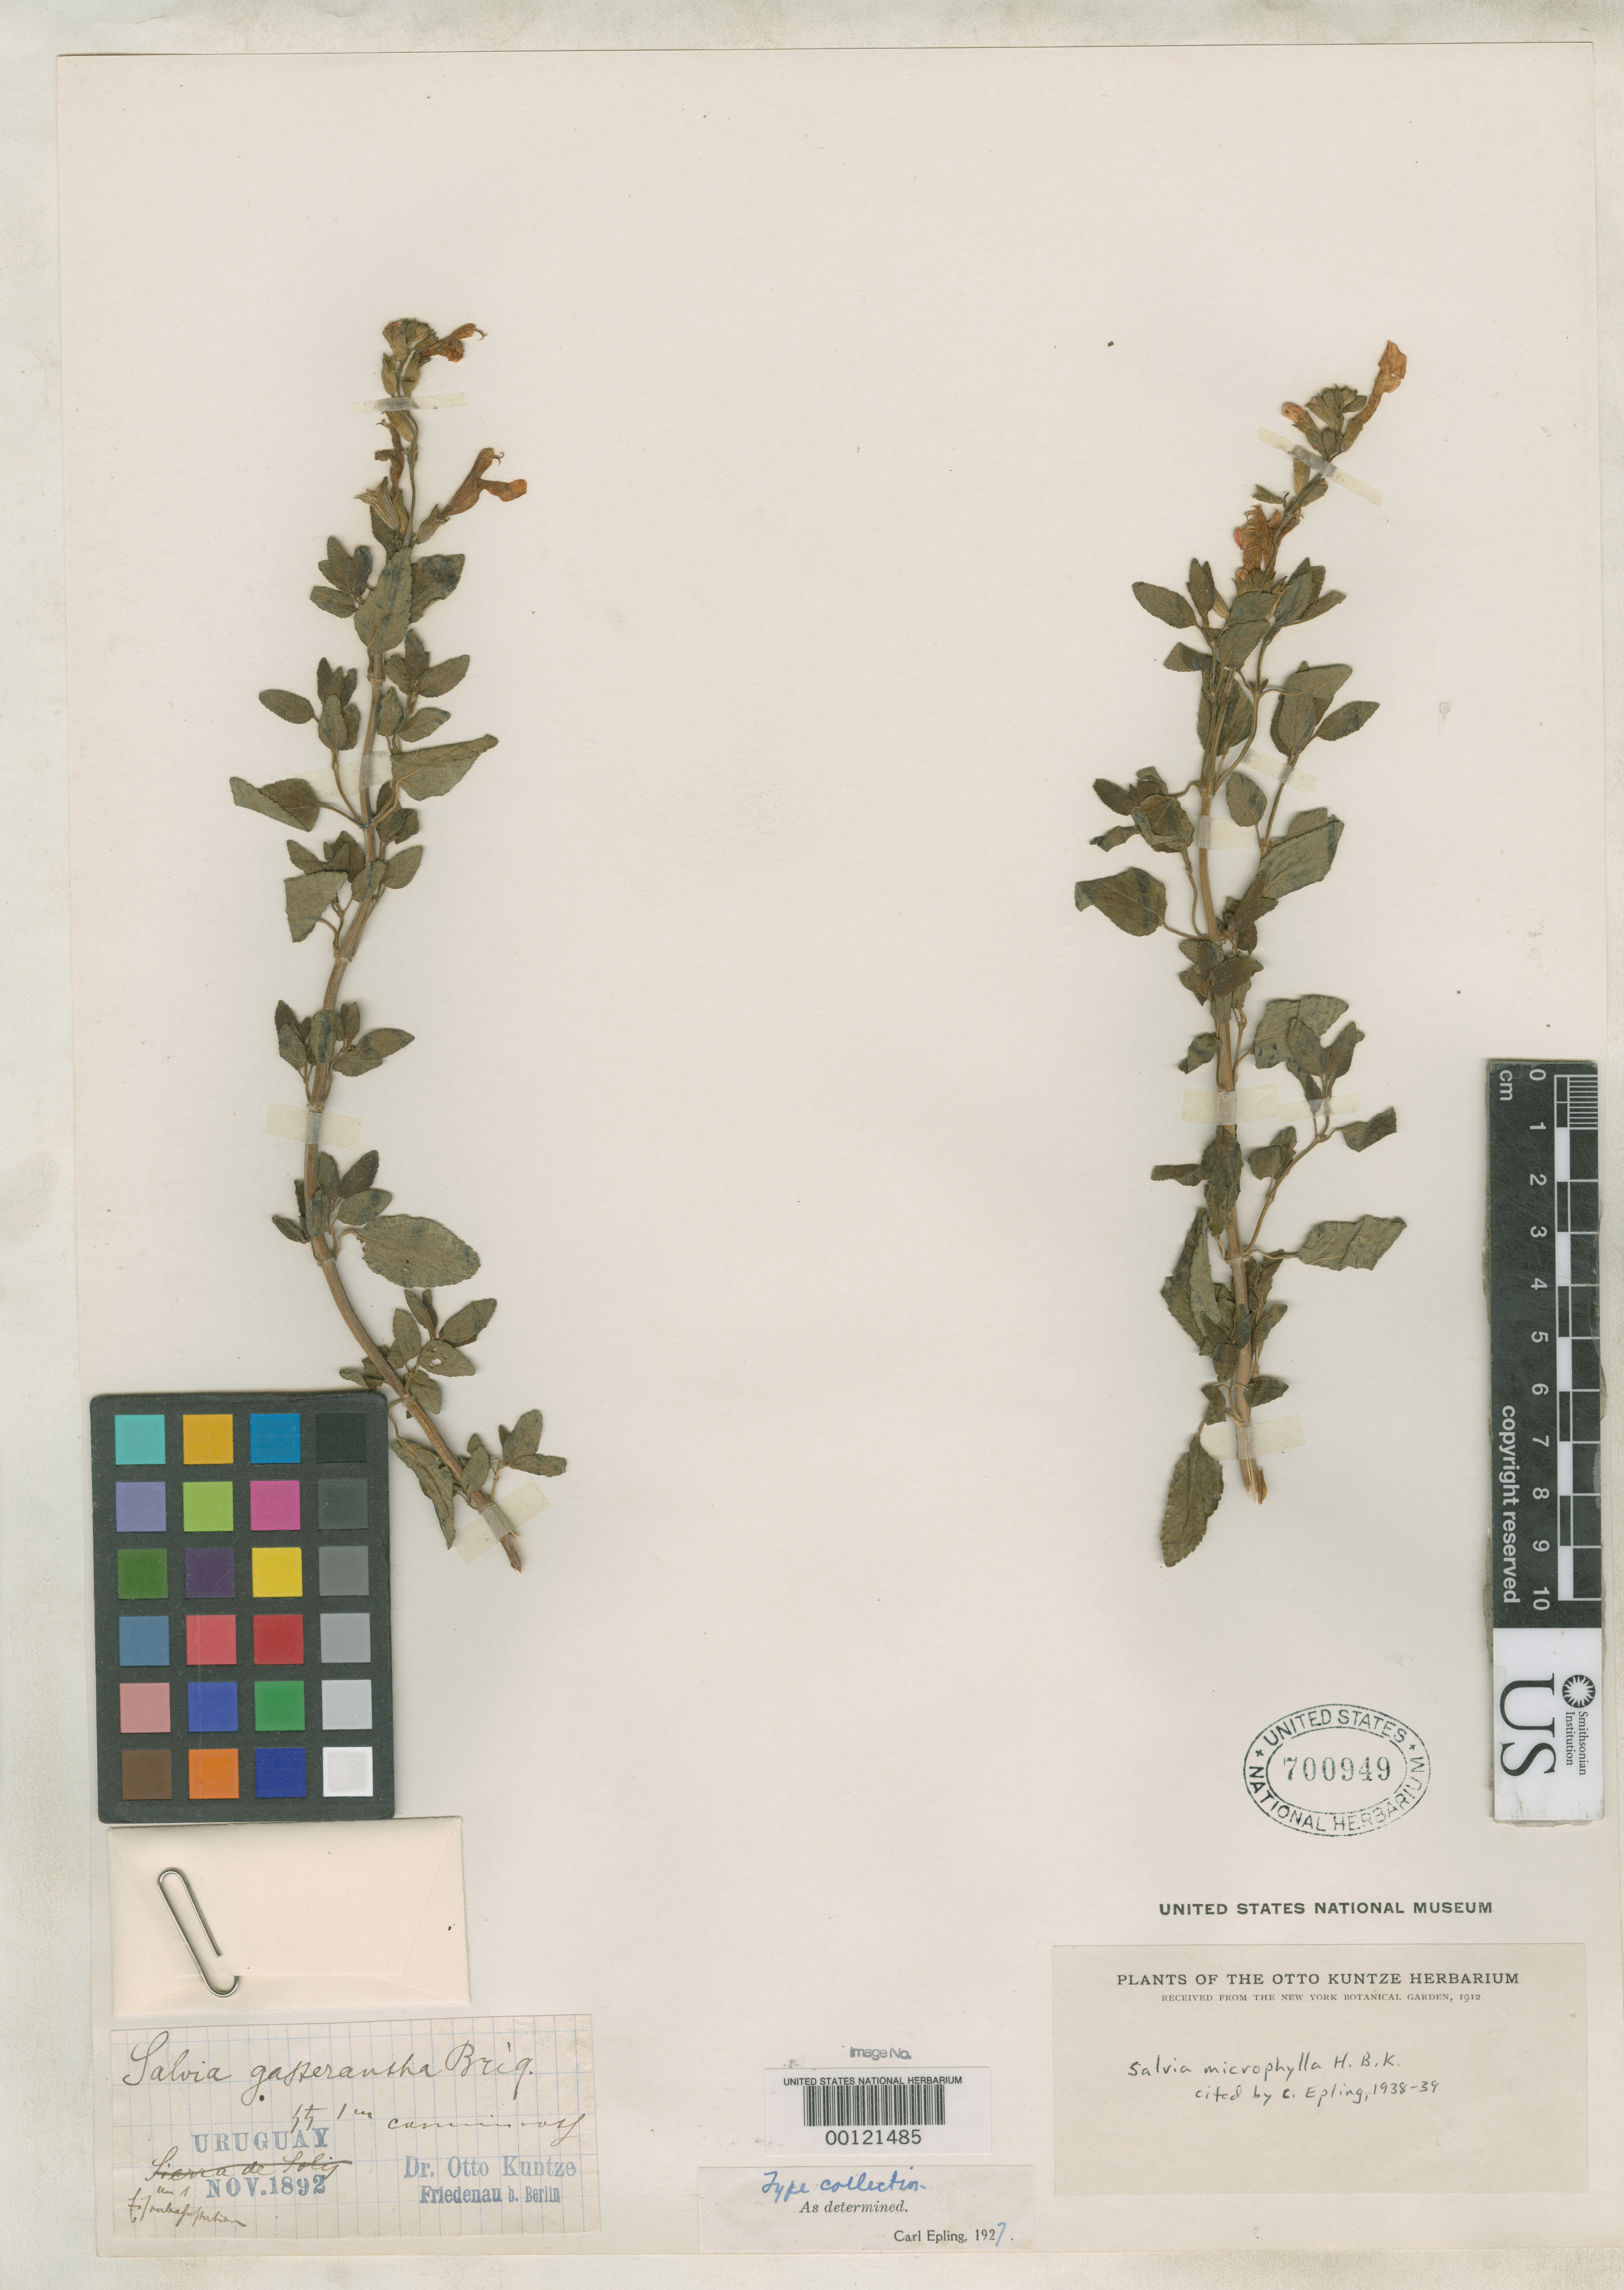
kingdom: Plantae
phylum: Tracheophyta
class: Magnoliopsida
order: Lamiales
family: Lamiaceae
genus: Salvia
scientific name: Salvia gasteranthera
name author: Briq.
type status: Isotype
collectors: C.E.O. Kuntze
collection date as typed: Nov 1892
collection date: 1892-11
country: Uruguay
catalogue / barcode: US 700949